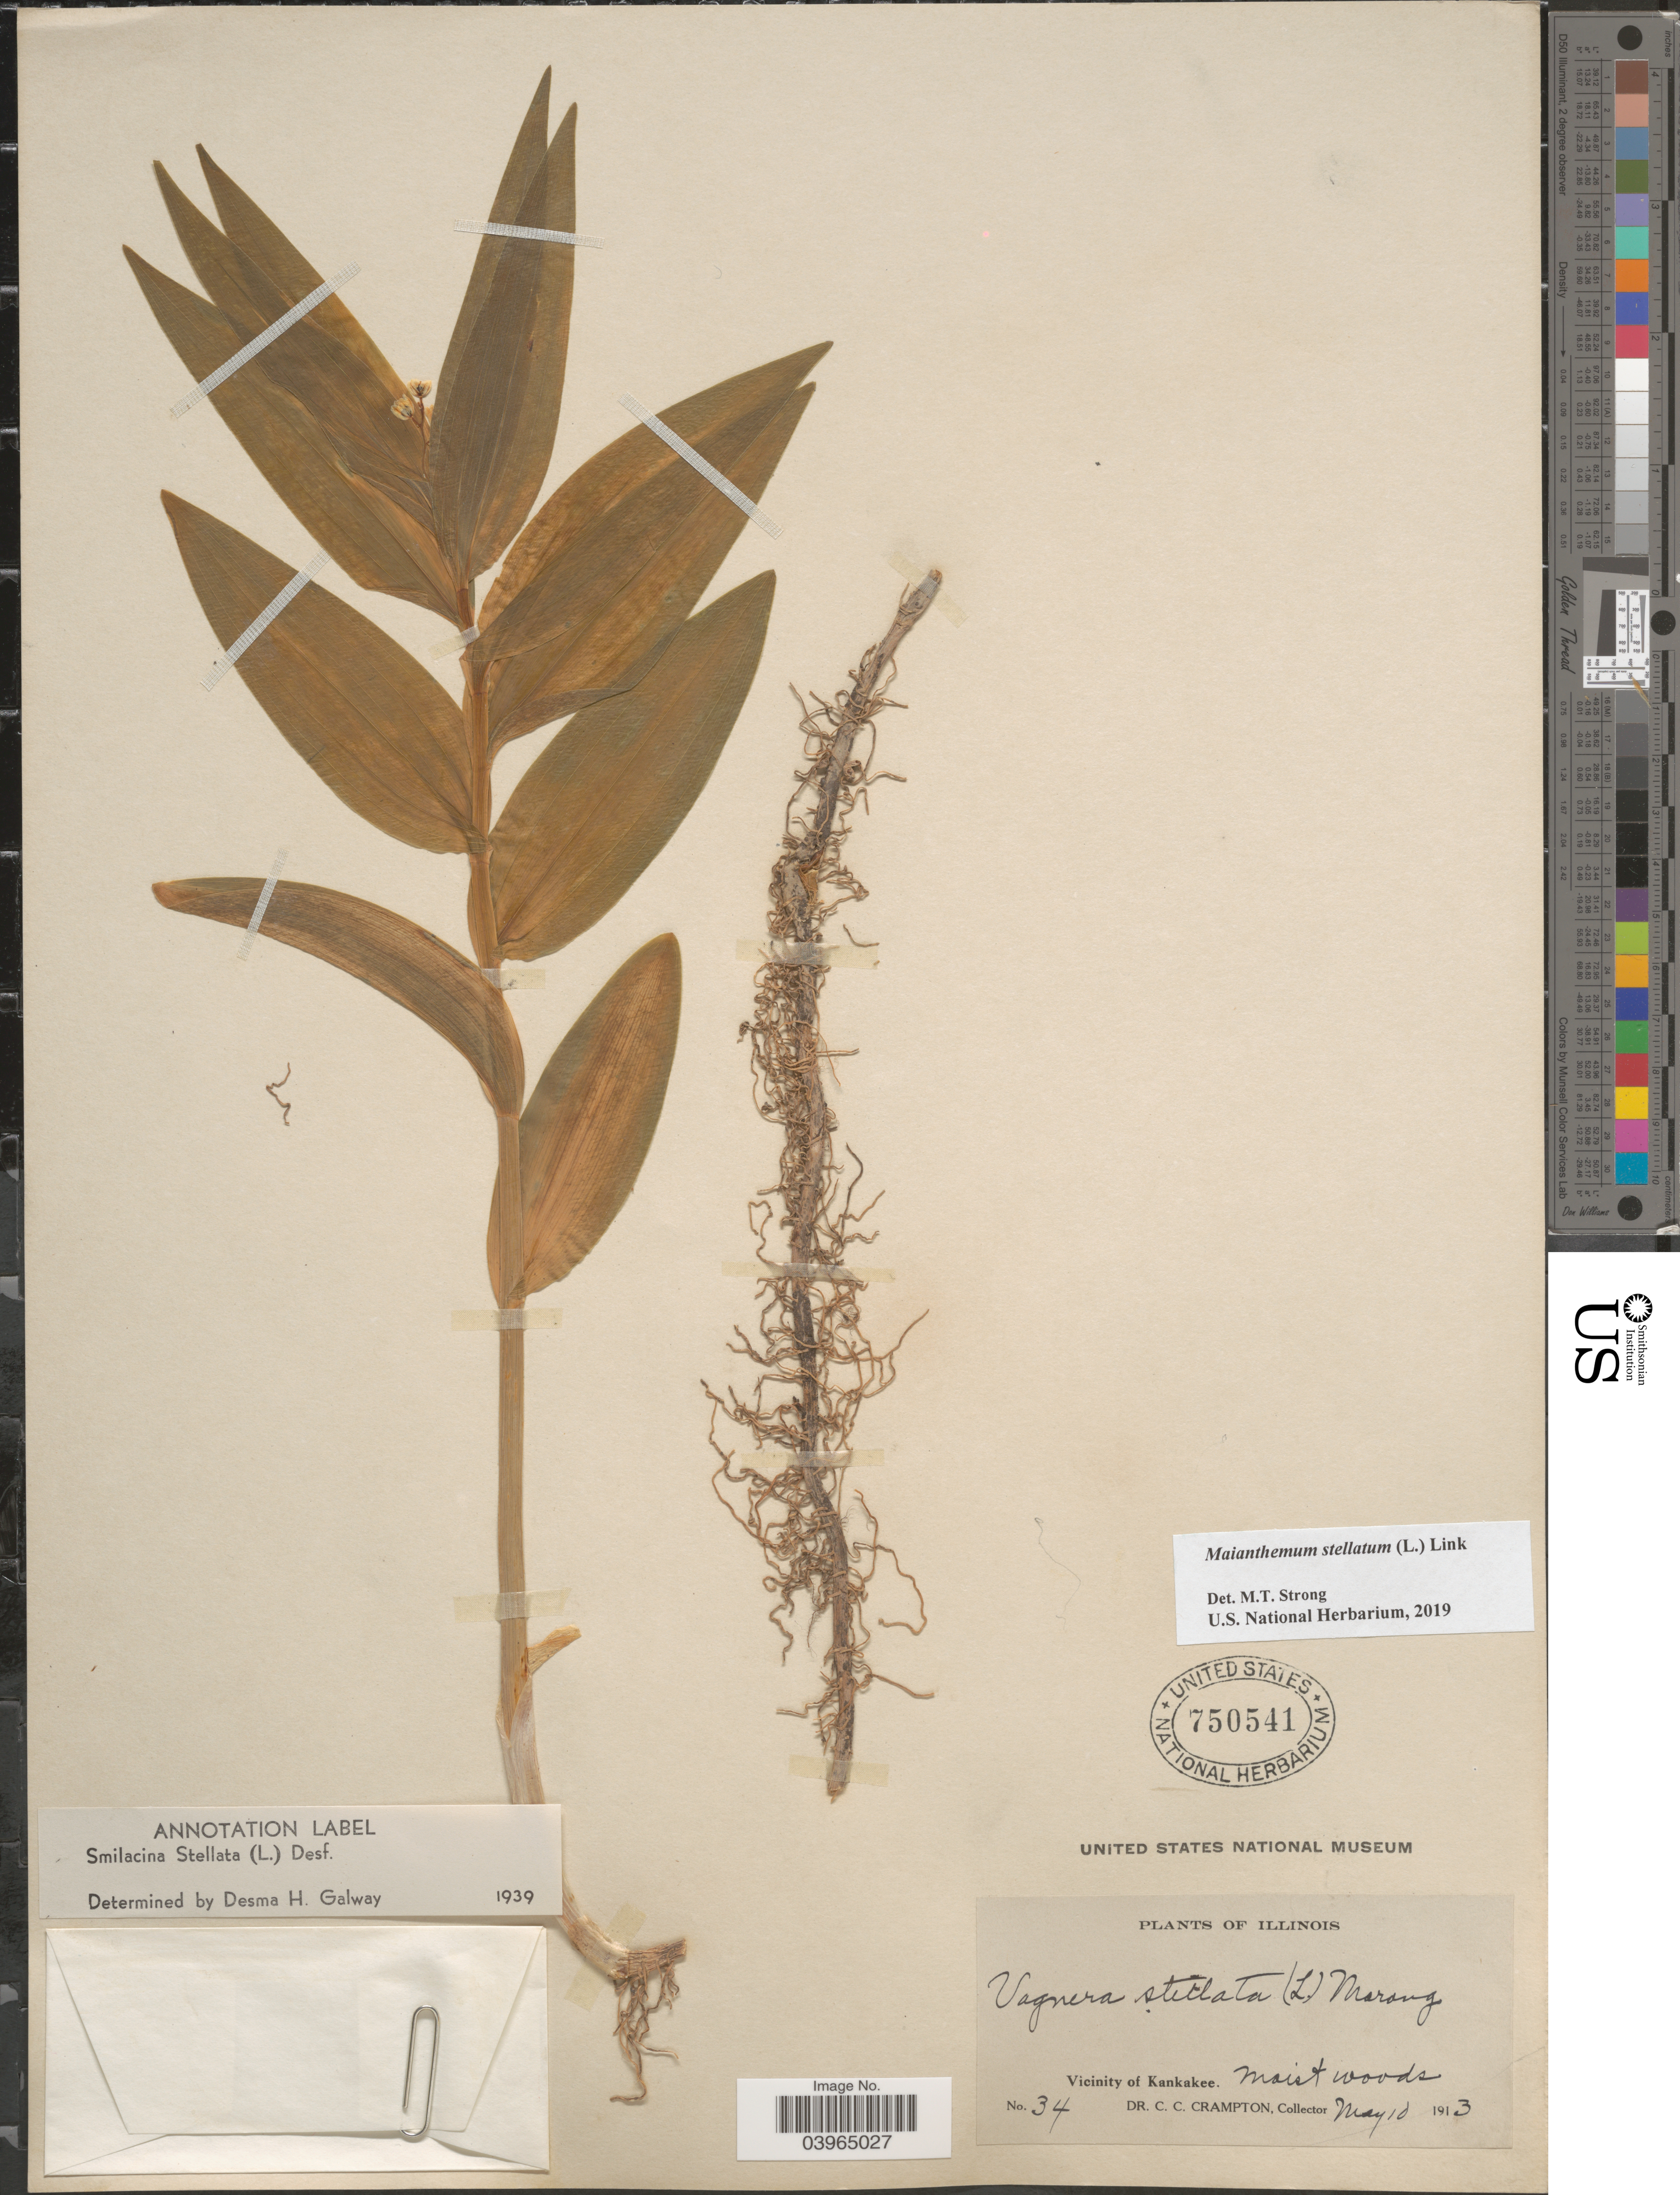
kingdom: Plantae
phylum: Tracheophyta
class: Liliopsida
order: Asparagales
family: Asparagaceae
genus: Maianthemum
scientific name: Maianthemum stellatum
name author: (L.) Link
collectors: C. Crampton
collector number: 34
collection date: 1913-05-10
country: United States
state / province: Illinois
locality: Vicinity of Kankakee. Moist woods.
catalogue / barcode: US 750541